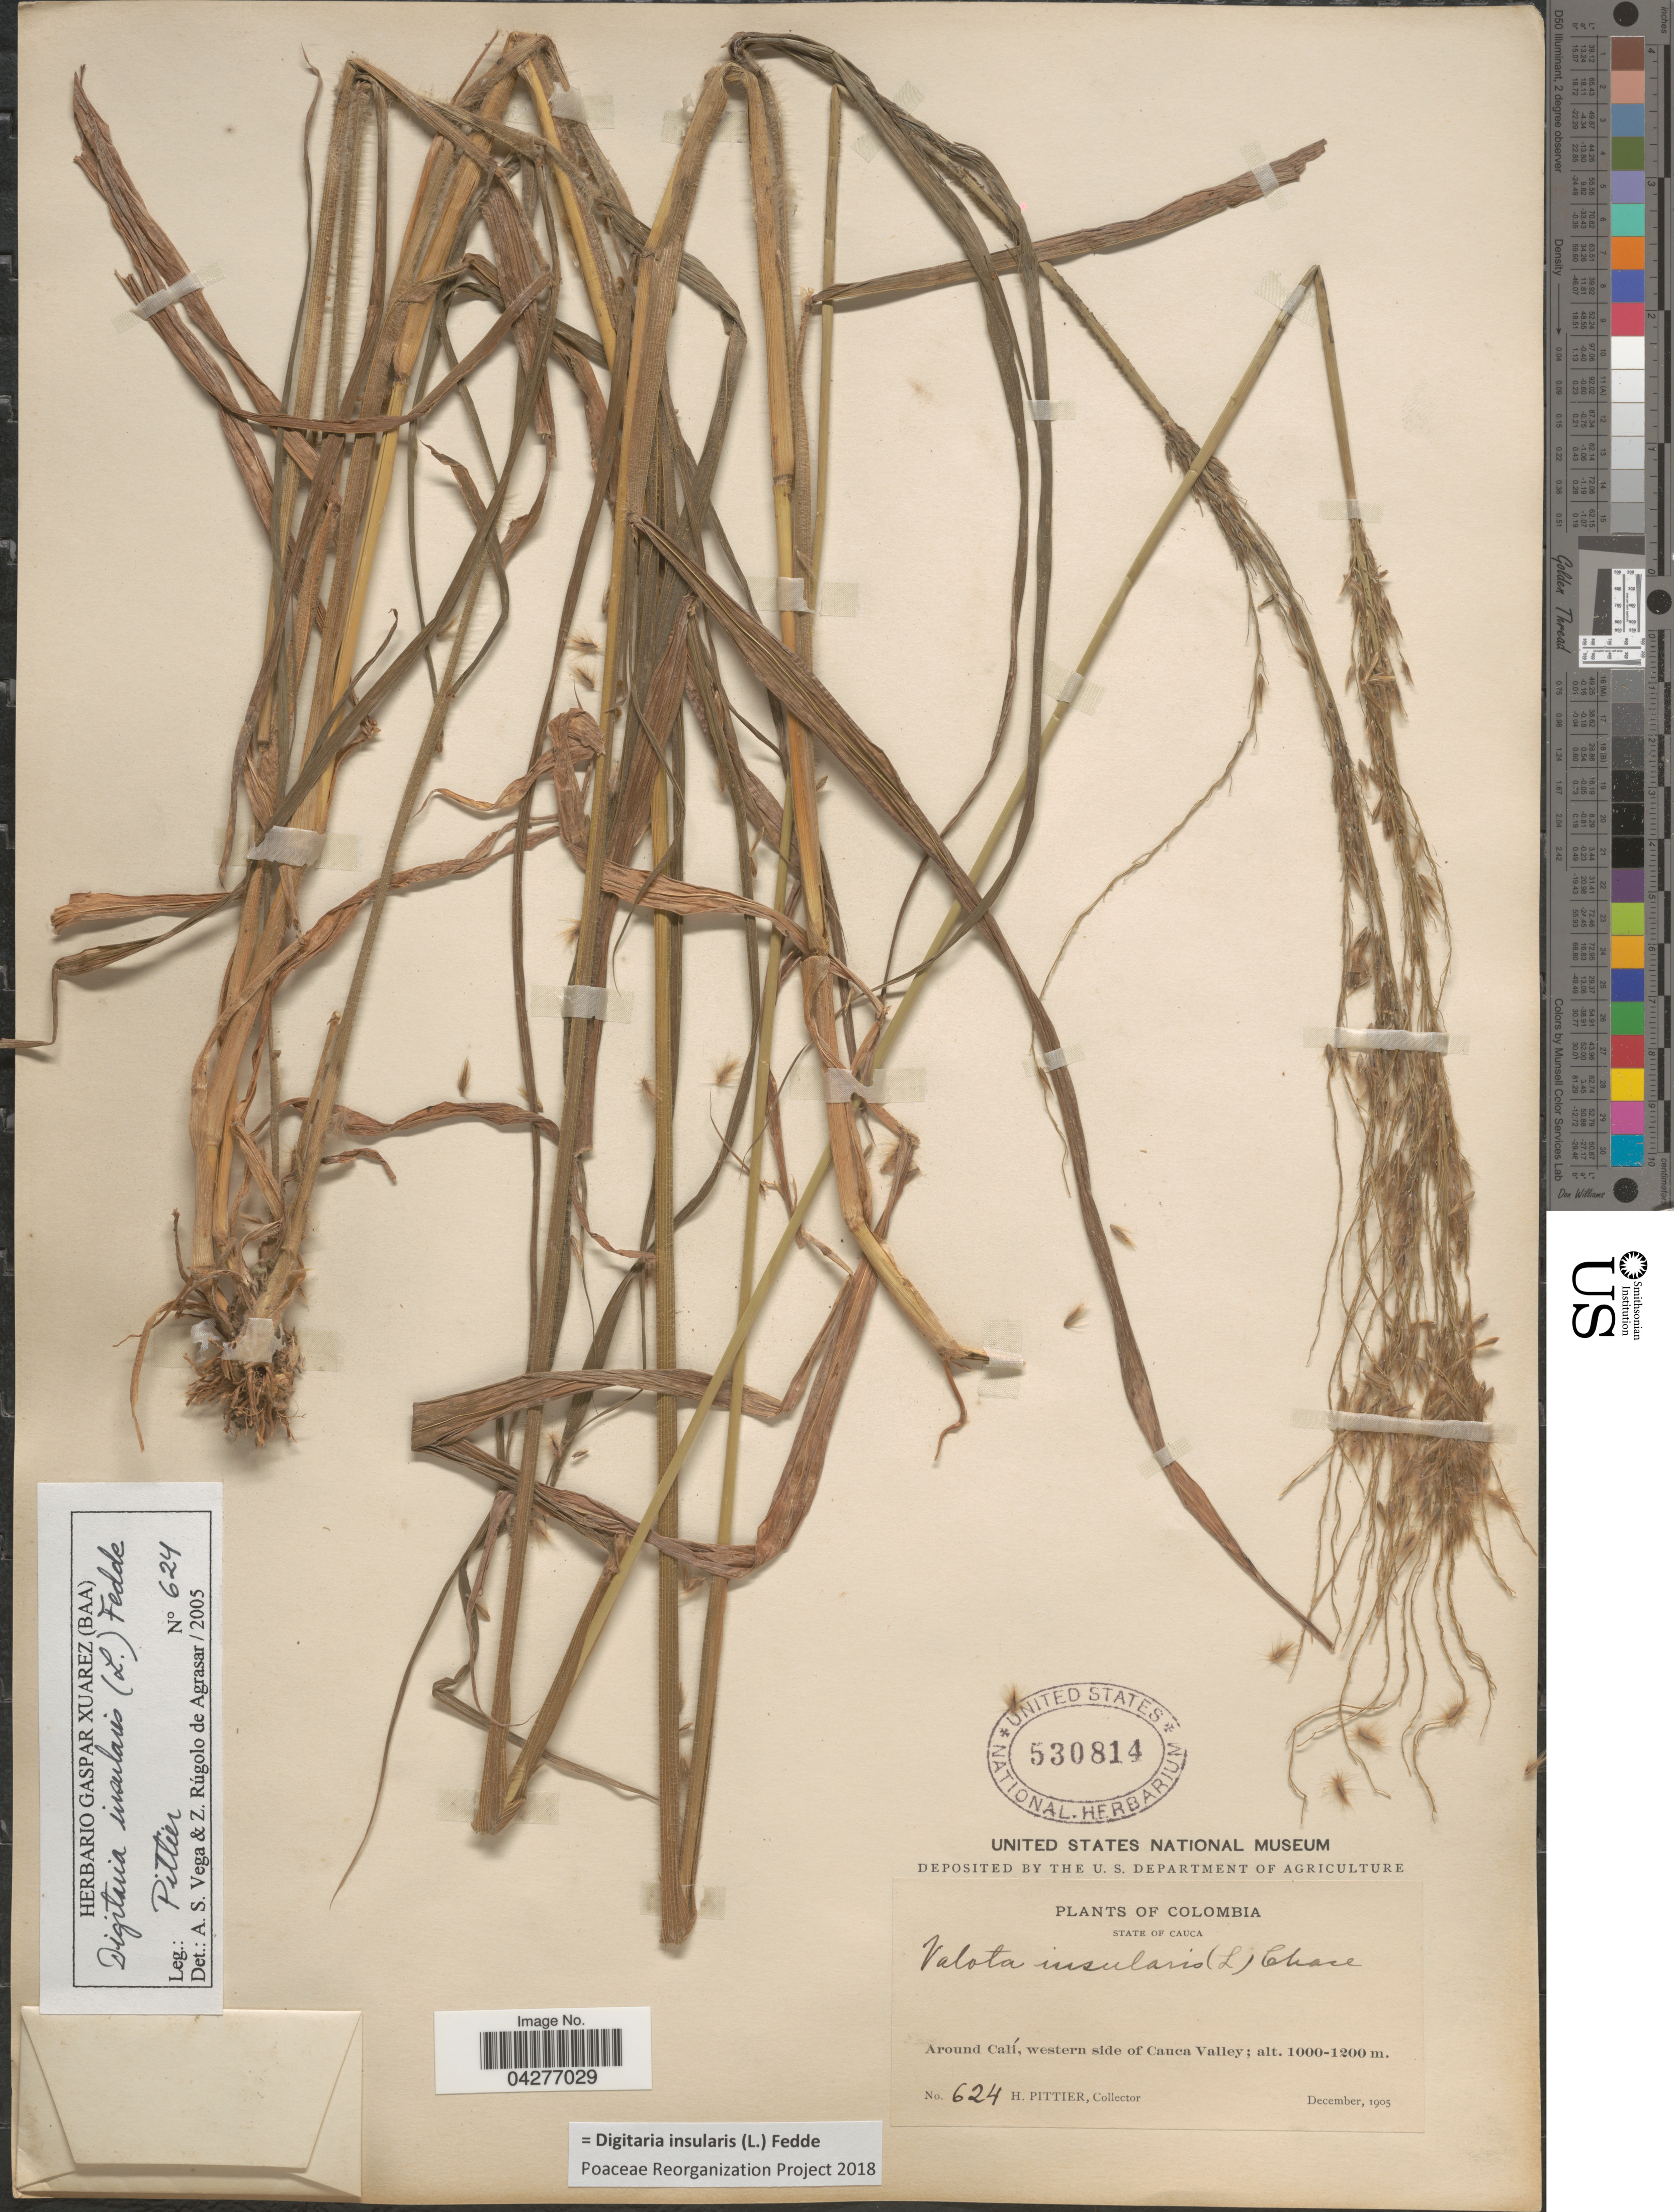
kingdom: Plantae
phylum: Tracheophyta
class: Liliopsida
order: Poales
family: Poaceae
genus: Digitaria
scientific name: Digitaria insularis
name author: (L.) Fedde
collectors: H. F. Pittier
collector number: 624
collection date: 1905-12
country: Colombia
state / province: Cauca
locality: Around Calí, western side of Cauca Valley.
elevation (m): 1000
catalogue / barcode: US 530814